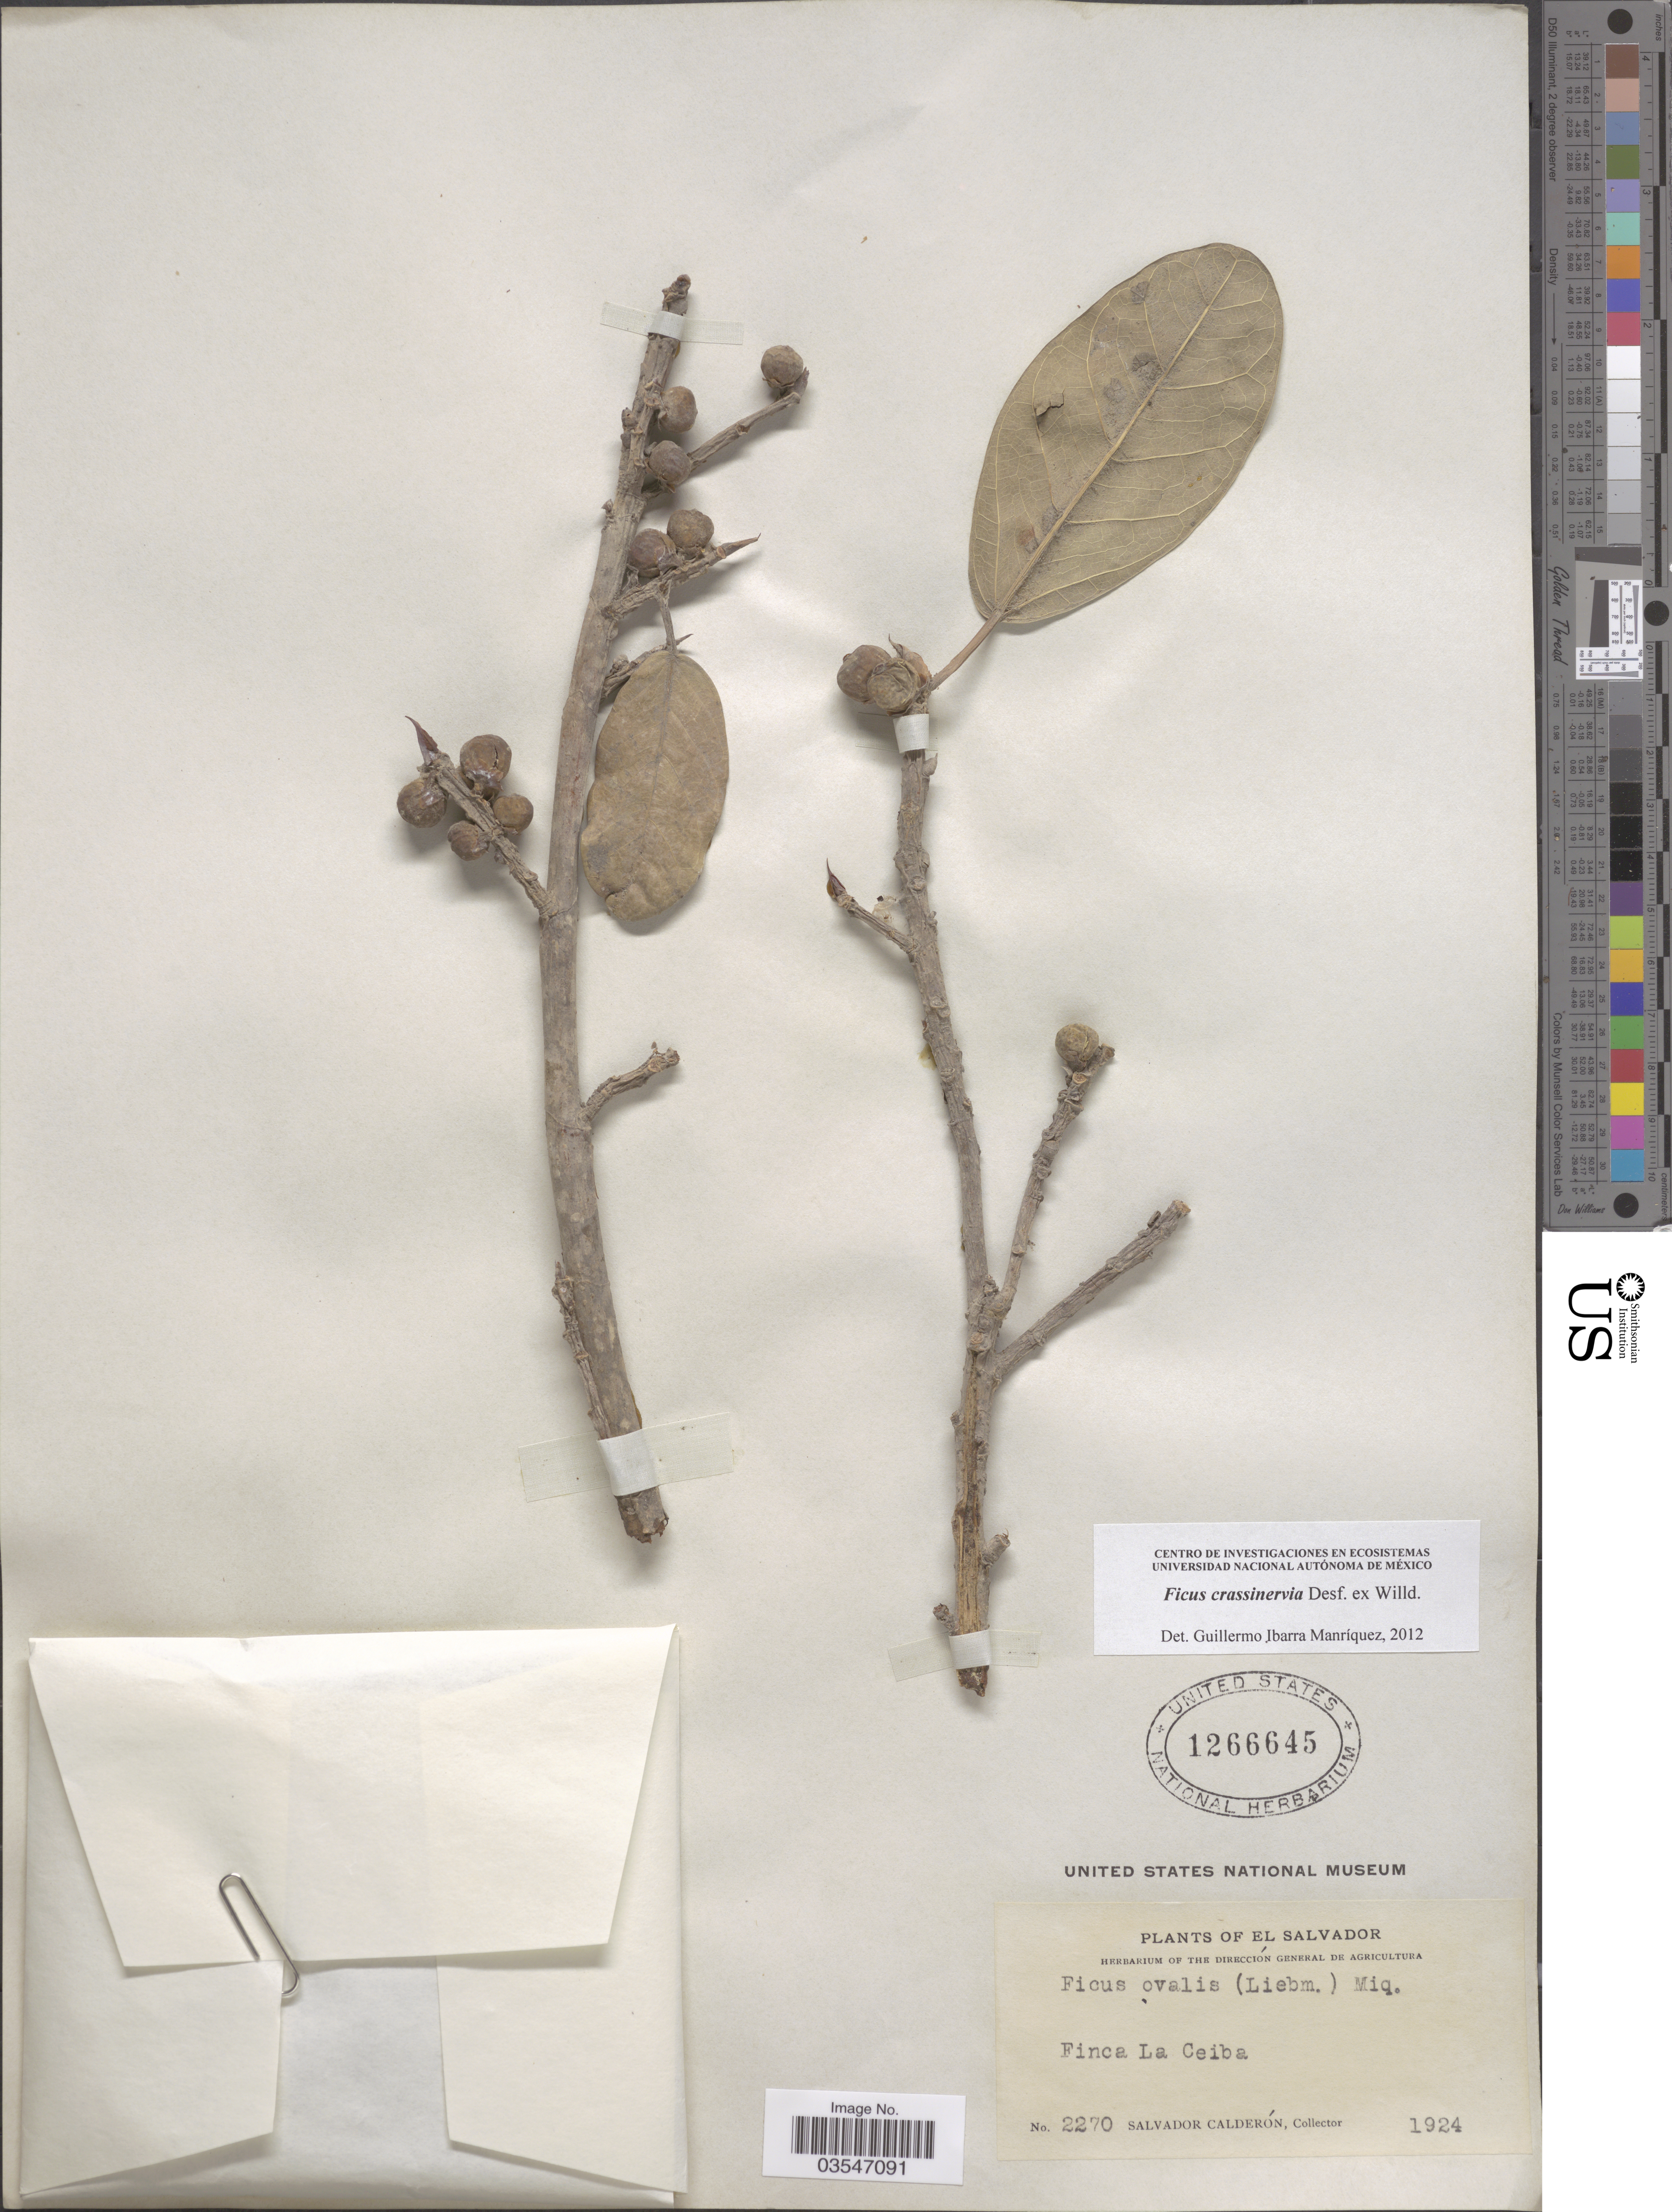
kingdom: Plantae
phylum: Tracheophyta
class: Magnoliopsida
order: Rosales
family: Moraceae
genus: Ficus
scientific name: Ficus crassinervia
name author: Desf. ex Willd.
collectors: S. Calderón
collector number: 2270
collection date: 1924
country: El Salvador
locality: Finca La Ceiba.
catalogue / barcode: US 1266645